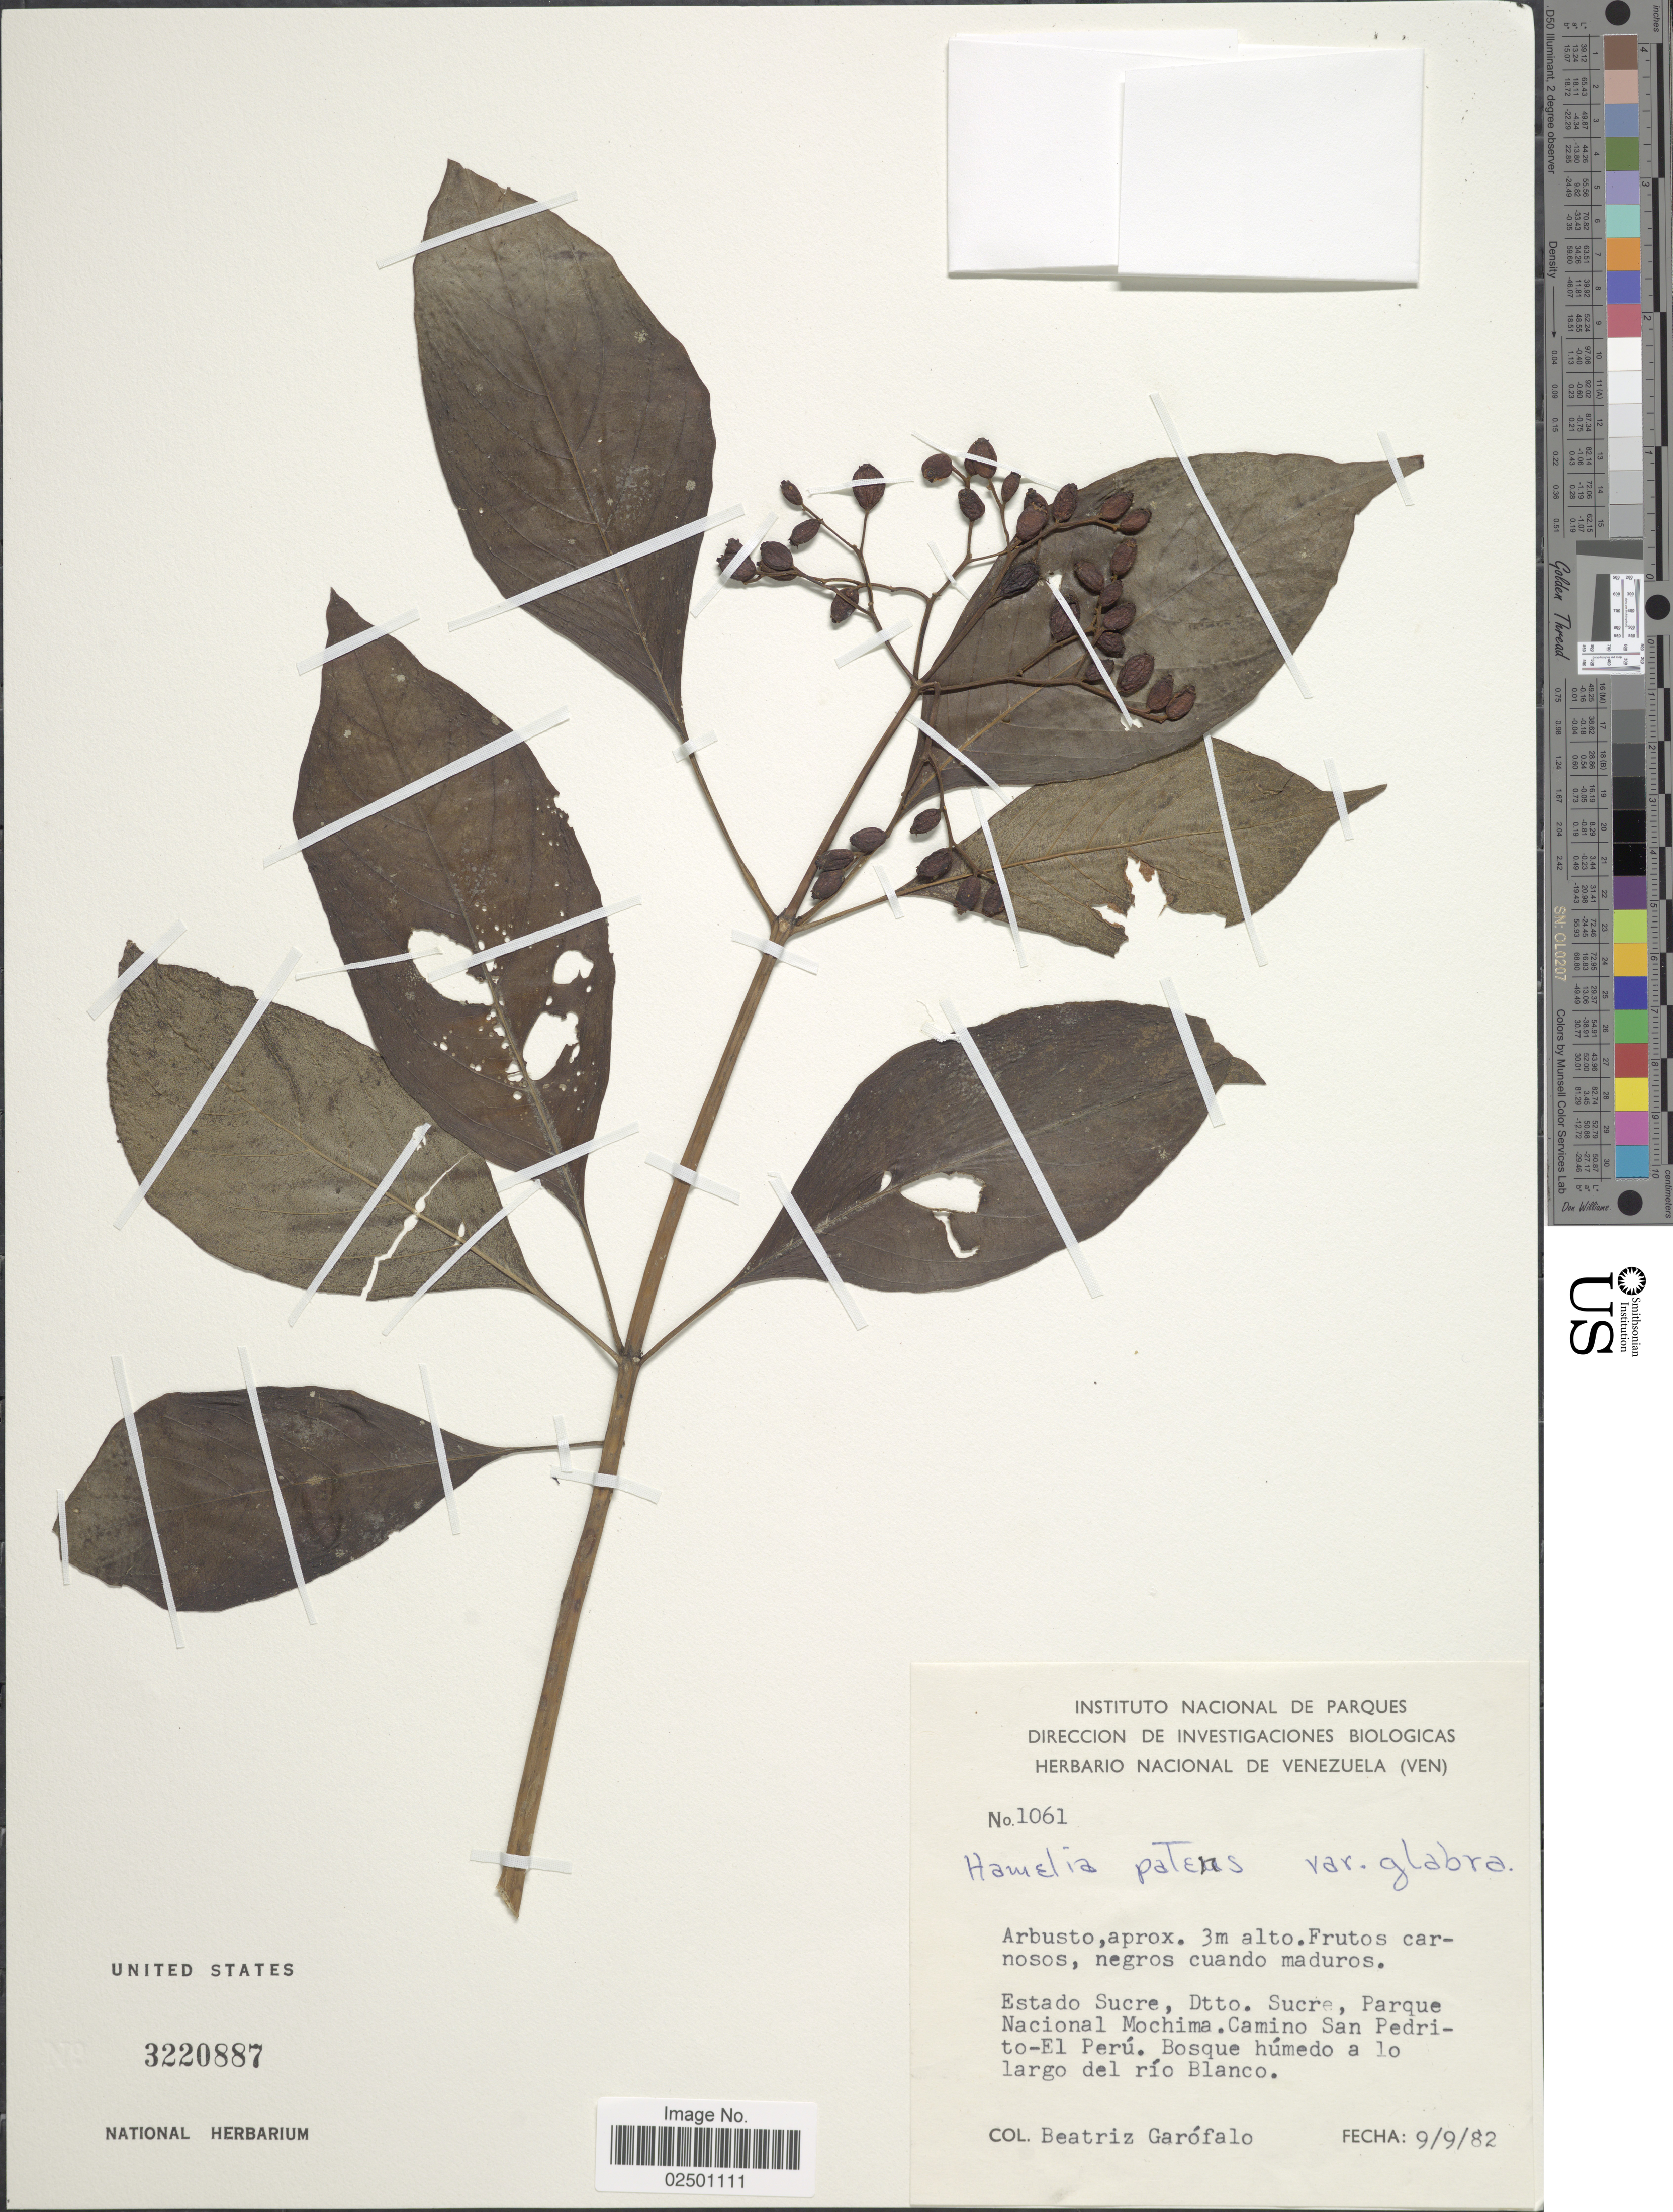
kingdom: Plantae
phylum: Tracheophyta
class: Magnoliopsida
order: Gentianales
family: Rubiaceae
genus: Hamelia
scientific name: Hamelia patens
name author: Jacq.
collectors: B. Garofalo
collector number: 1061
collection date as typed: Transcribed d/m/y: 9/9/82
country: Venezuela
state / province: Sucre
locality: Estado Sucre, Dtto. Sucre, Parque Nacional Mochima. Camino San Pedrito-El Peru. Bosque humedo a lo largo del rio Blanco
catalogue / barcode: US 3220887